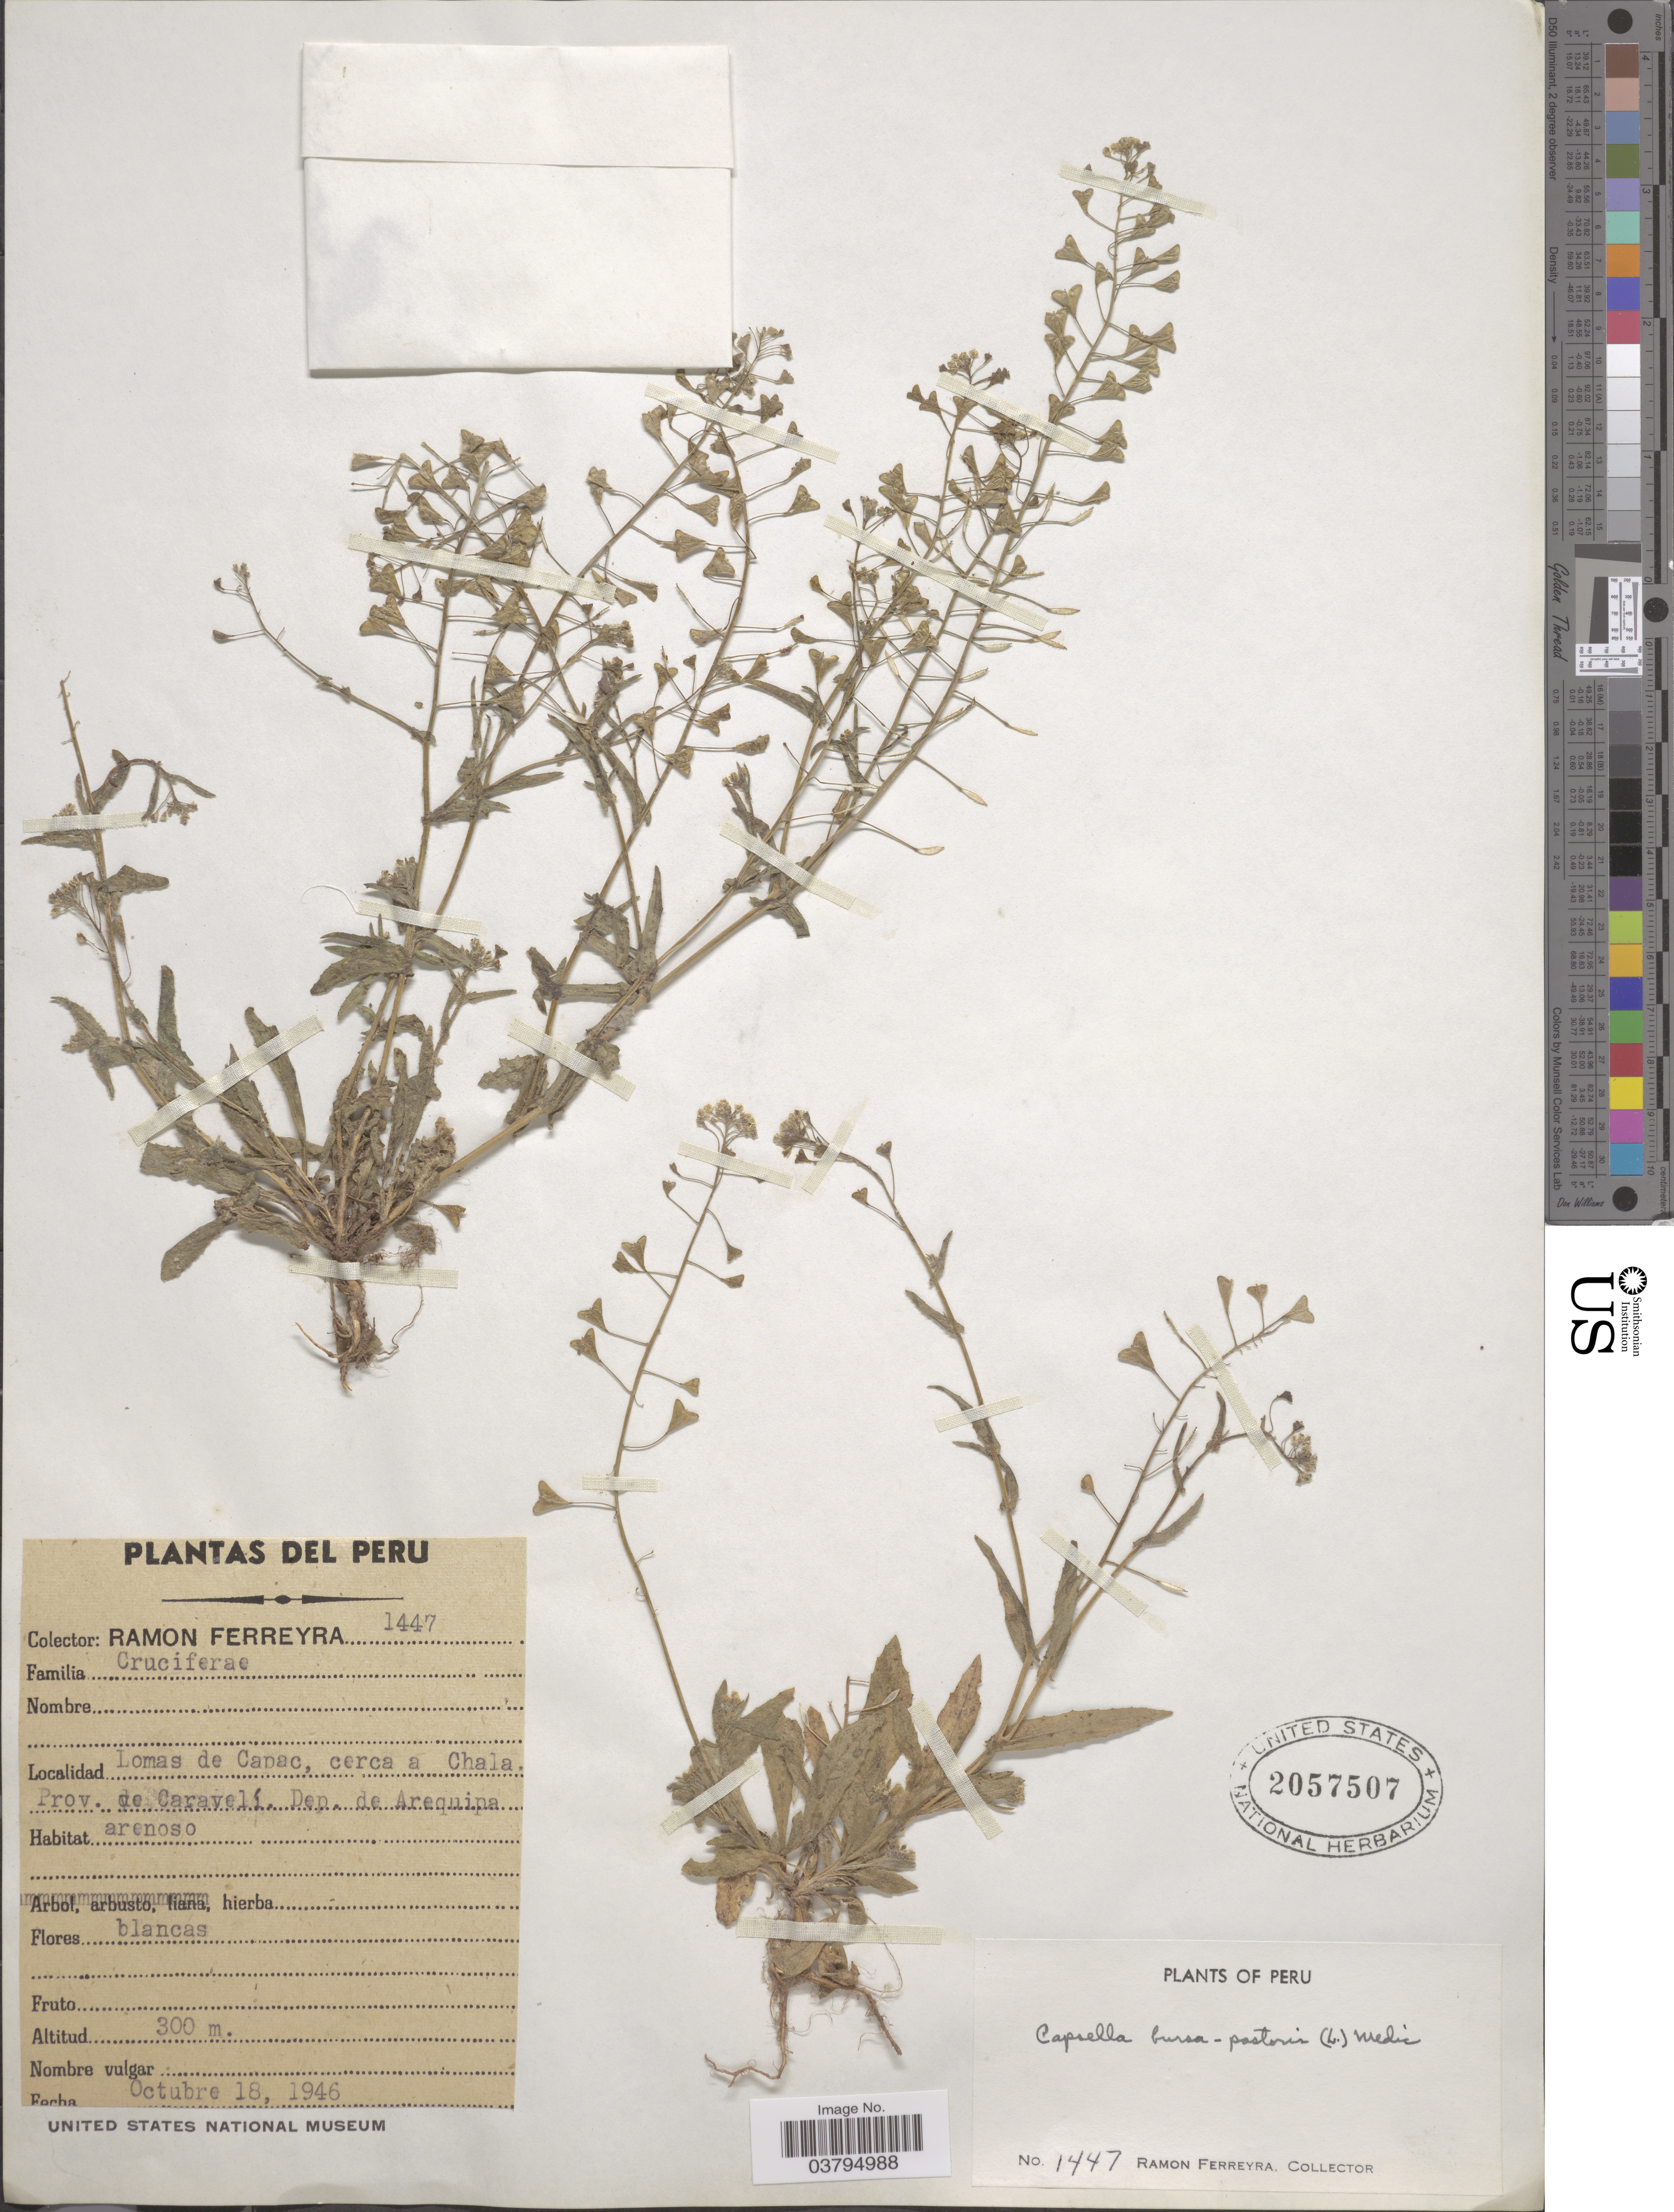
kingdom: Plantae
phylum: Tracheophyta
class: Magnoliopsida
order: Brassicales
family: Brassicaceae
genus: Capsella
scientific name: Capsella bursa-pastoris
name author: (L.) Medik.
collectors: R. A. Ferreyra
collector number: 1447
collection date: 1946-10-18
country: Peru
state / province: Arequipa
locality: Lomas de Capac, cerca a Chala. Prov. de Caravelí. Dep. de Arequipa arenoso.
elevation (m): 300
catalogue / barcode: US 2057507